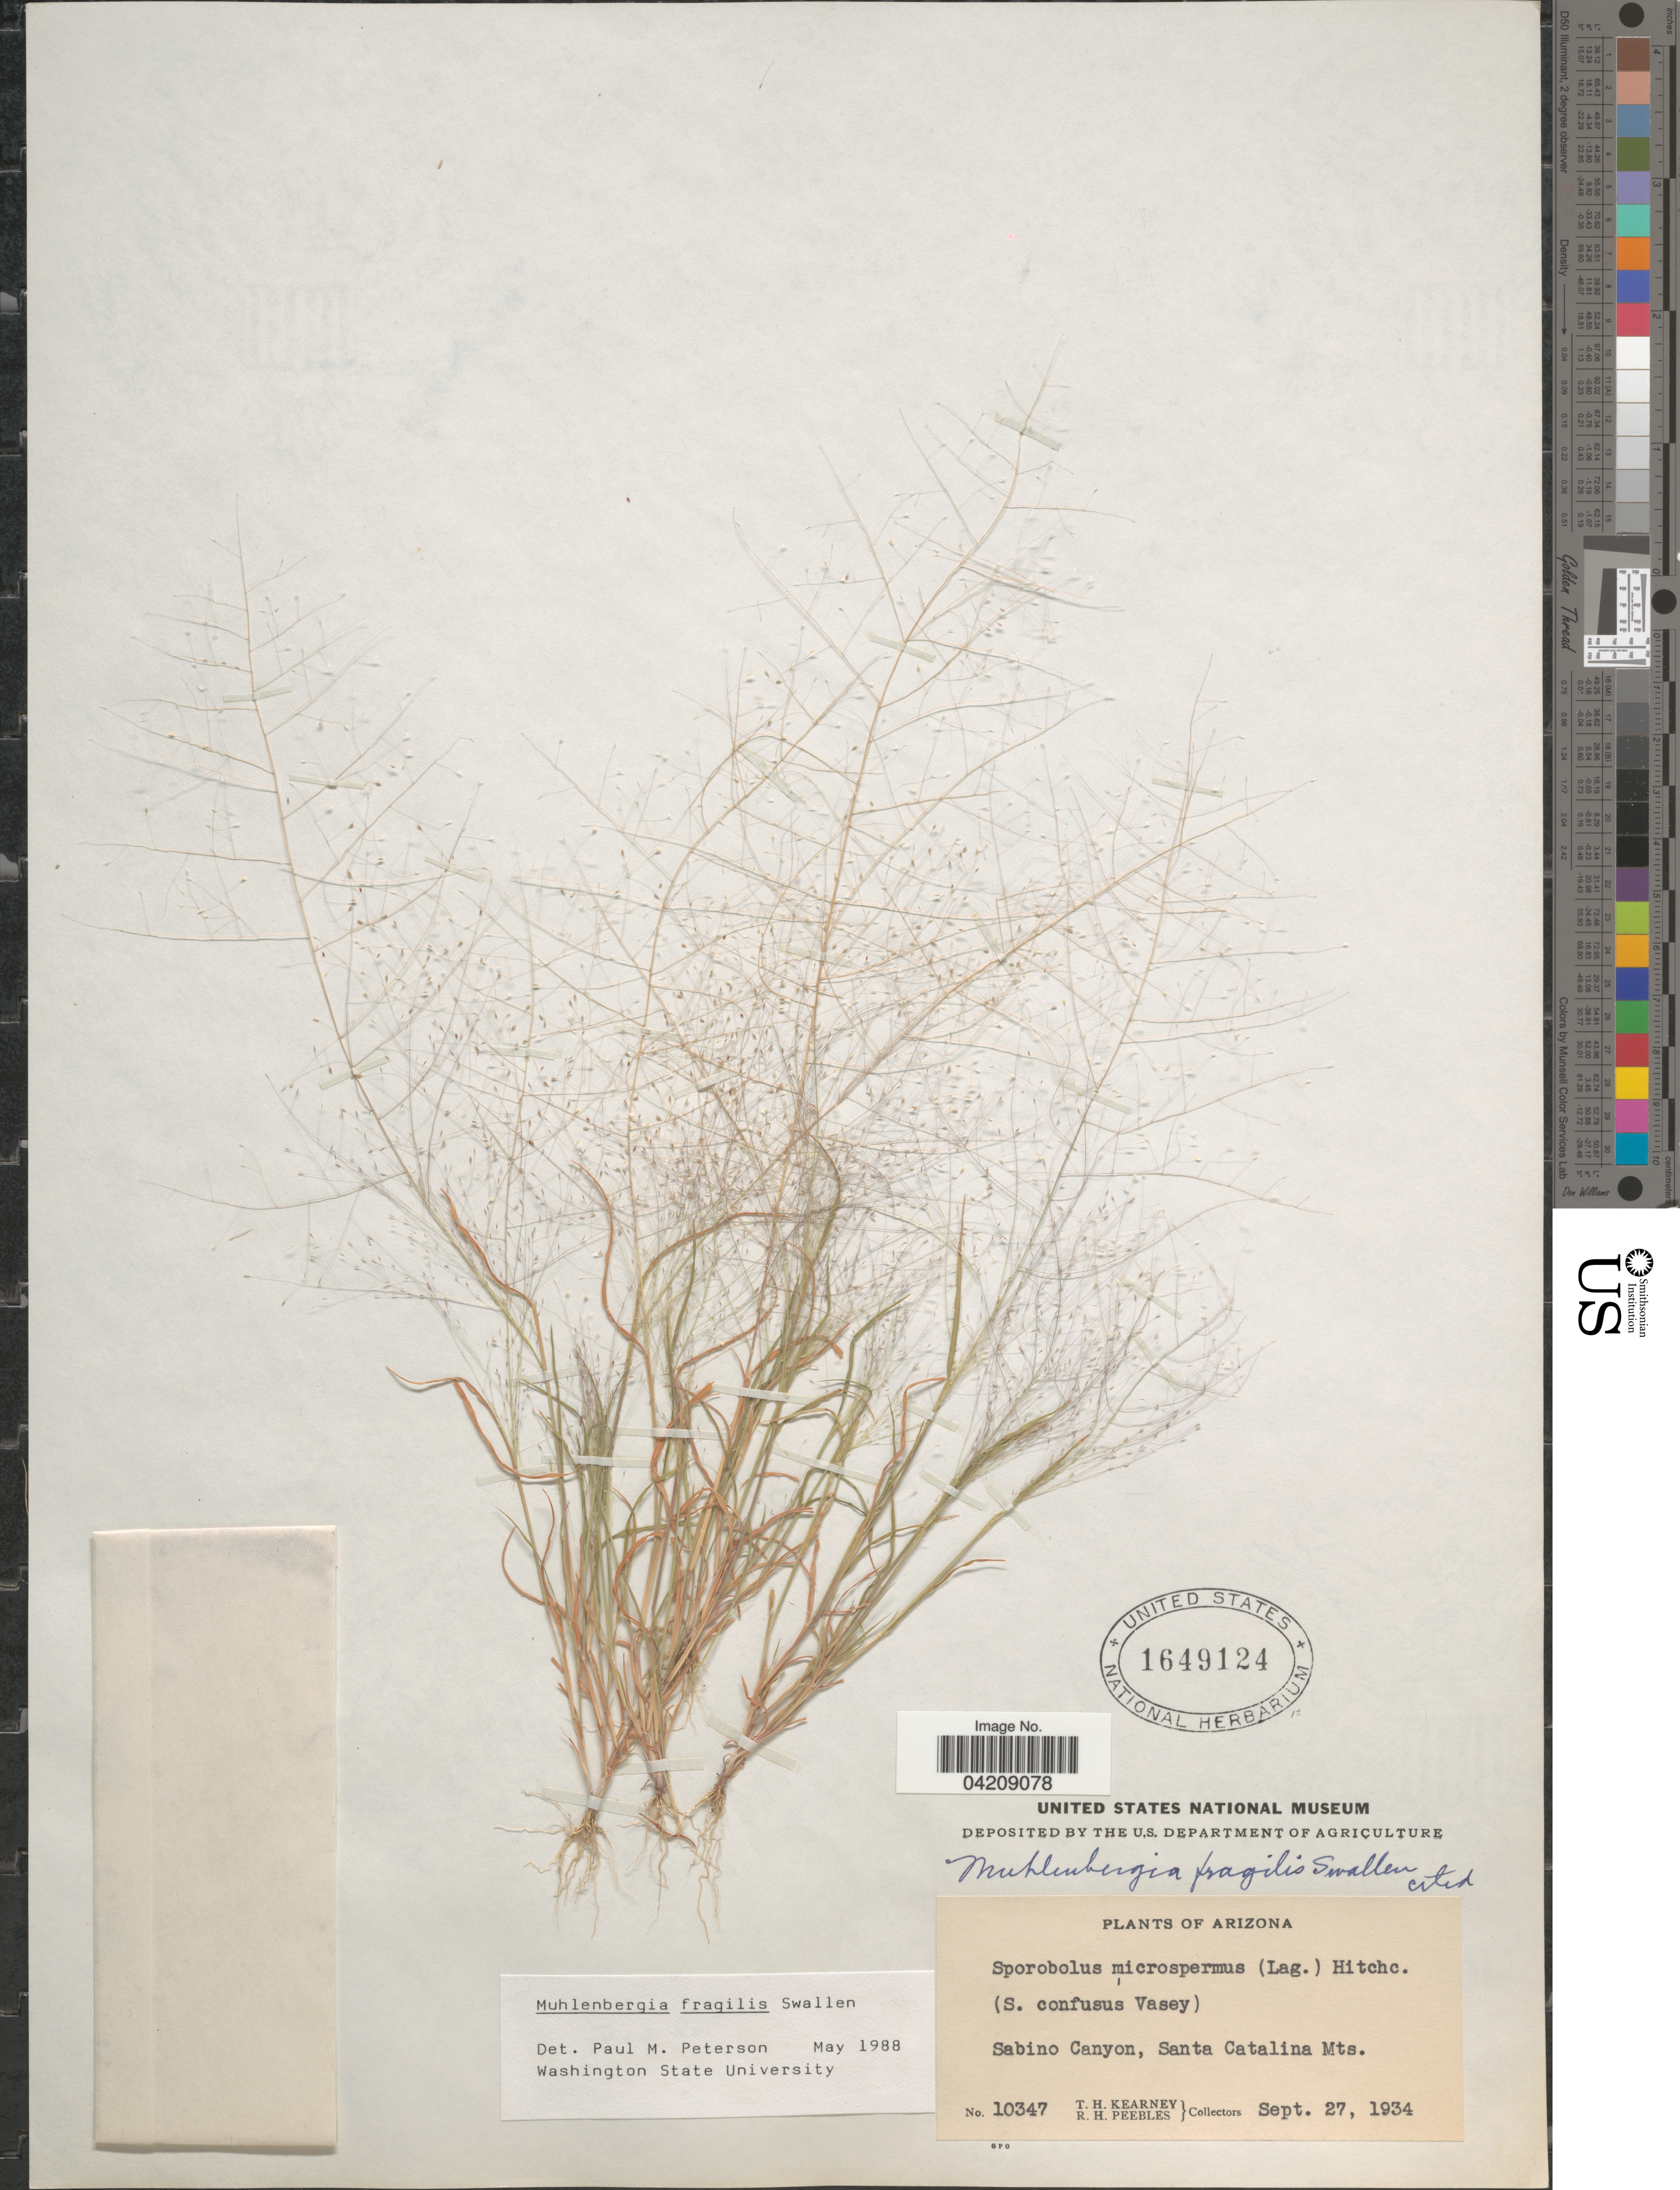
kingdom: Plantae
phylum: Tracheophyta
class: Liliopsida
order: Poales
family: Poaceae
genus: Muhlenbergia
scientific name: Muhlenbergia fragilis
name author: Swallen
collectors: T. H. Kearney & R. H. Peebles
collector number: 10347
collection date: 1934-09-27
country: United States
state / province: Arizona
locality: Sabino Canyon, Santa Catalina Mts.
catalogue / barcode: US 1649124